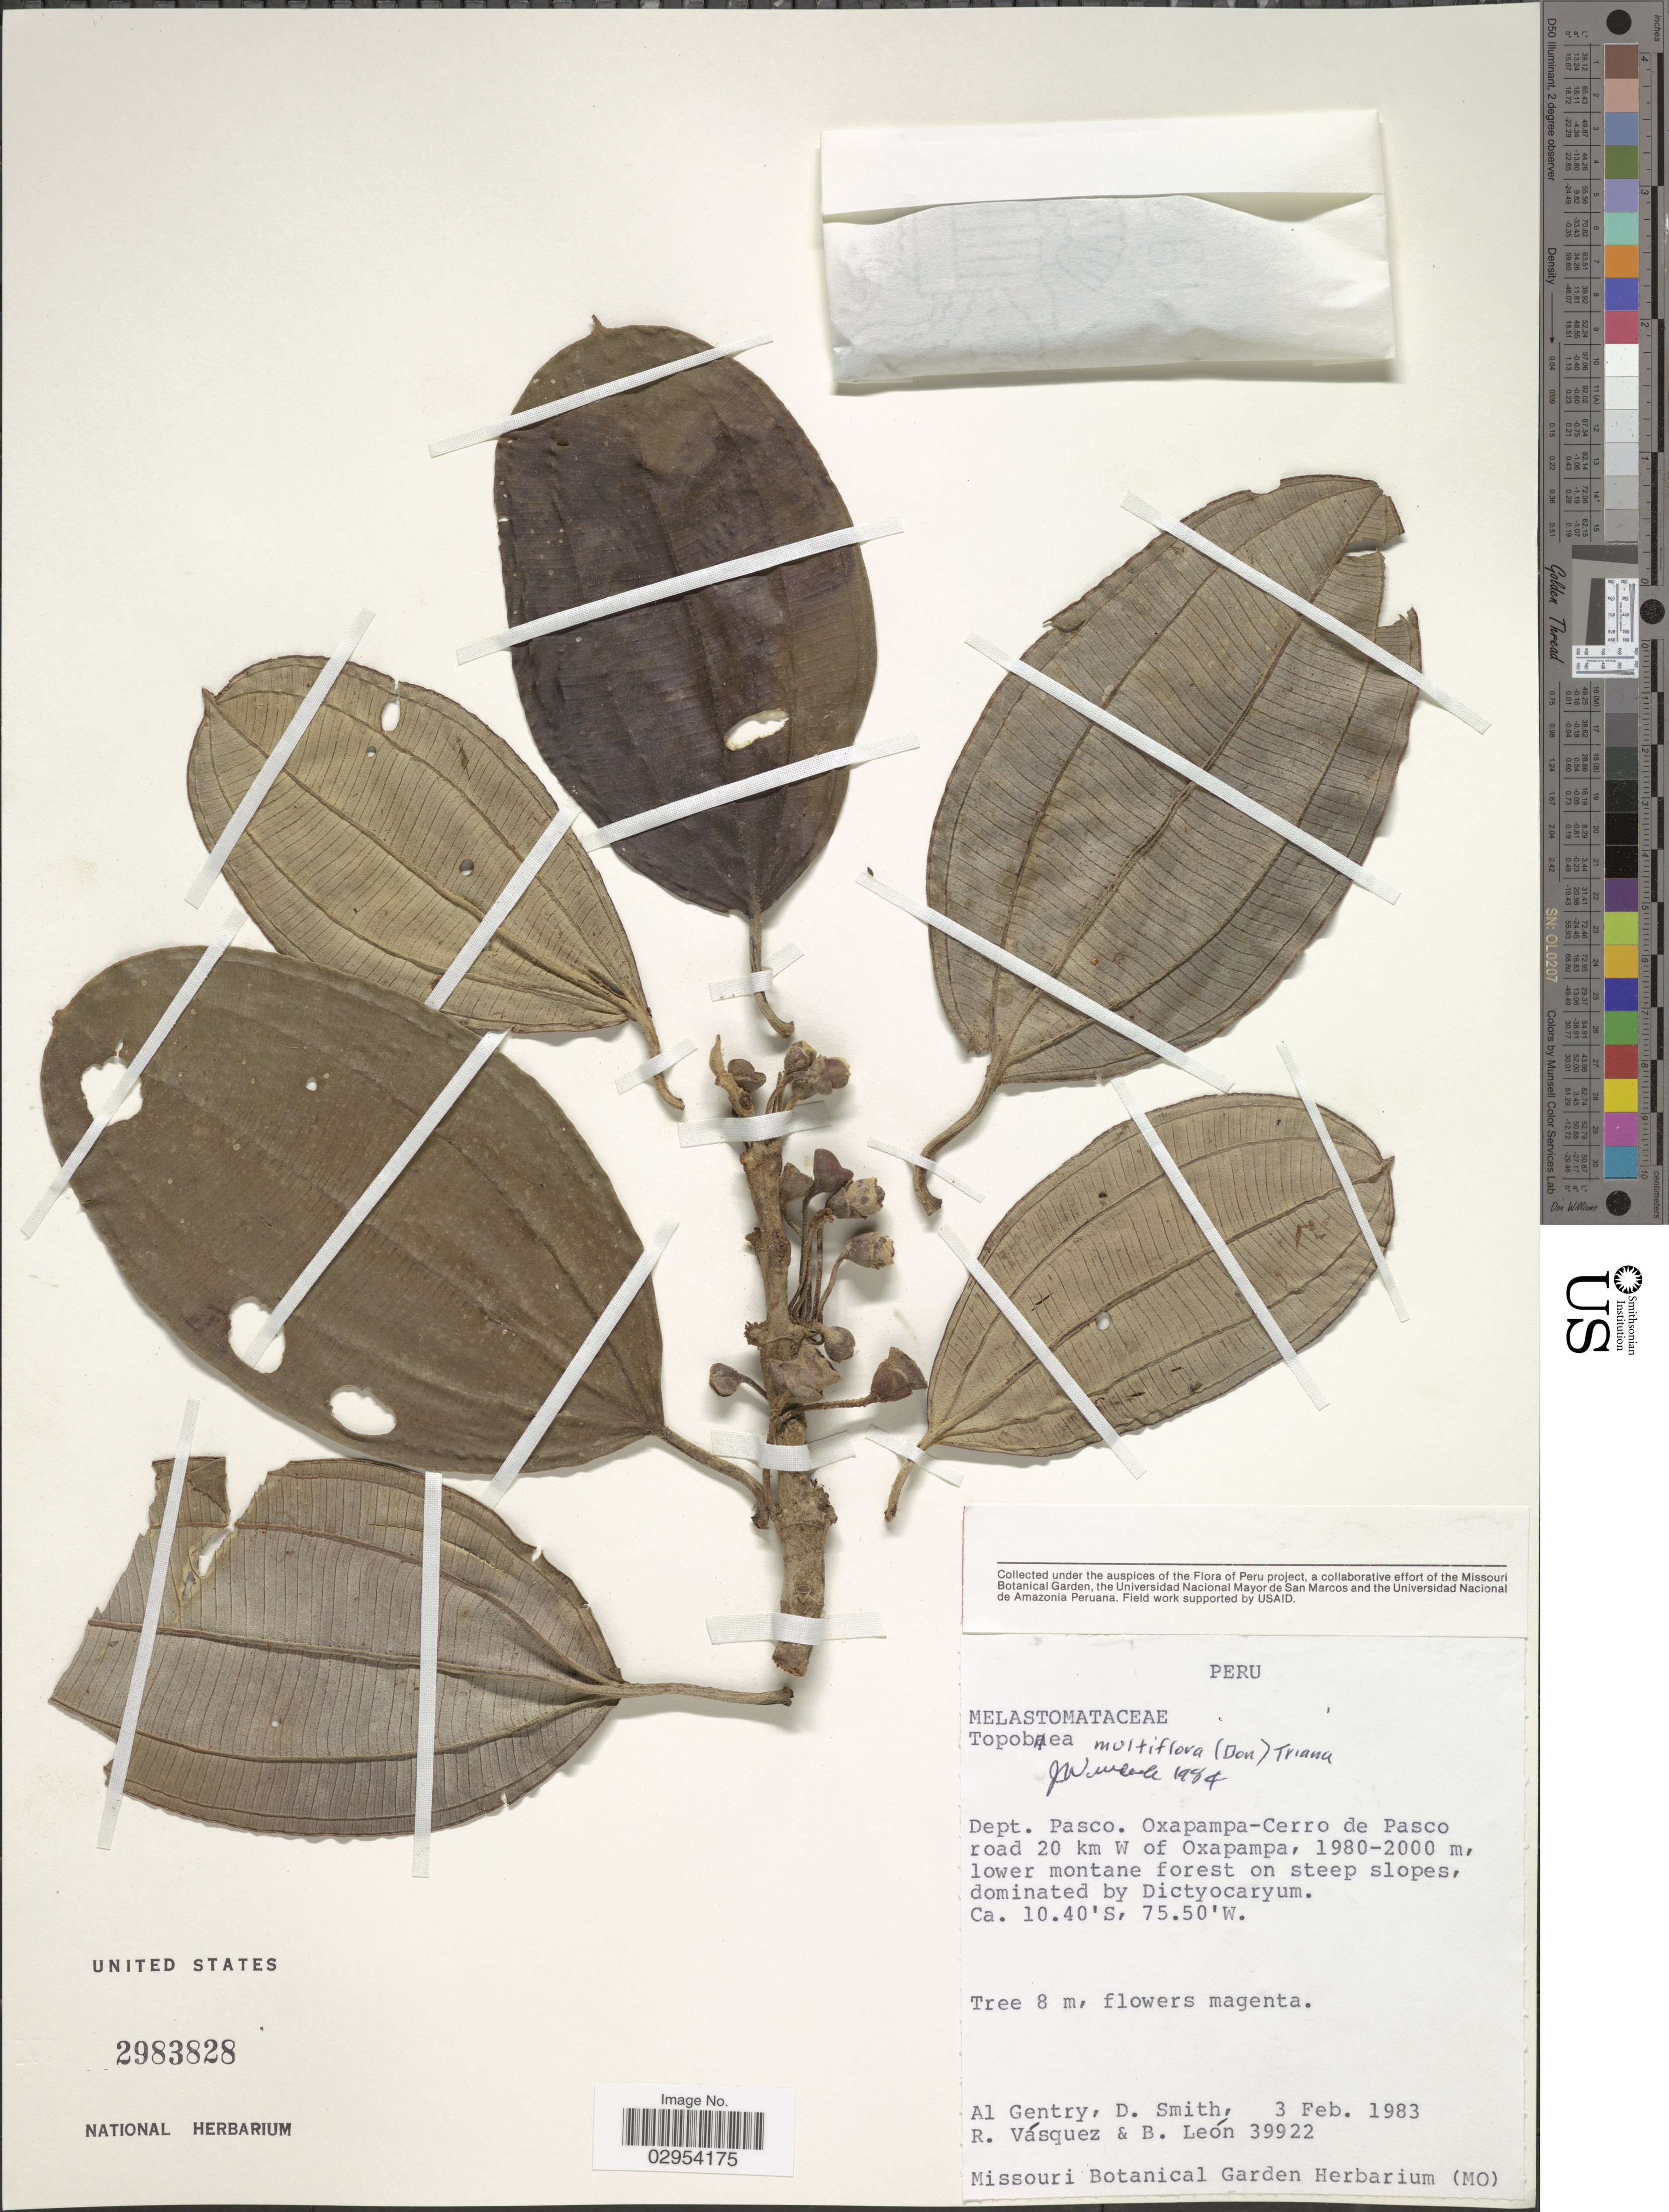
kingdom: Plantae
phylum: Tracheophyta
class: Magnoliopsida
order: Myrtales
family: Melastomataceae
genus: Topobea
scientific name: Topobea multiflora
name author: (D. Don) Triana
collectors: A. H. Gentry, D. Smith, R. Vásquez & B. León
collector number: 39922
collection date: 1983-02-03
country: Peru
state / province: Pasco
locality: Dept. Pasco. Oxapampa-Cerro de Pasco road 20 km W of Oxapampa.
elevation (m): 1980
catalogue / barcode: US 2983828